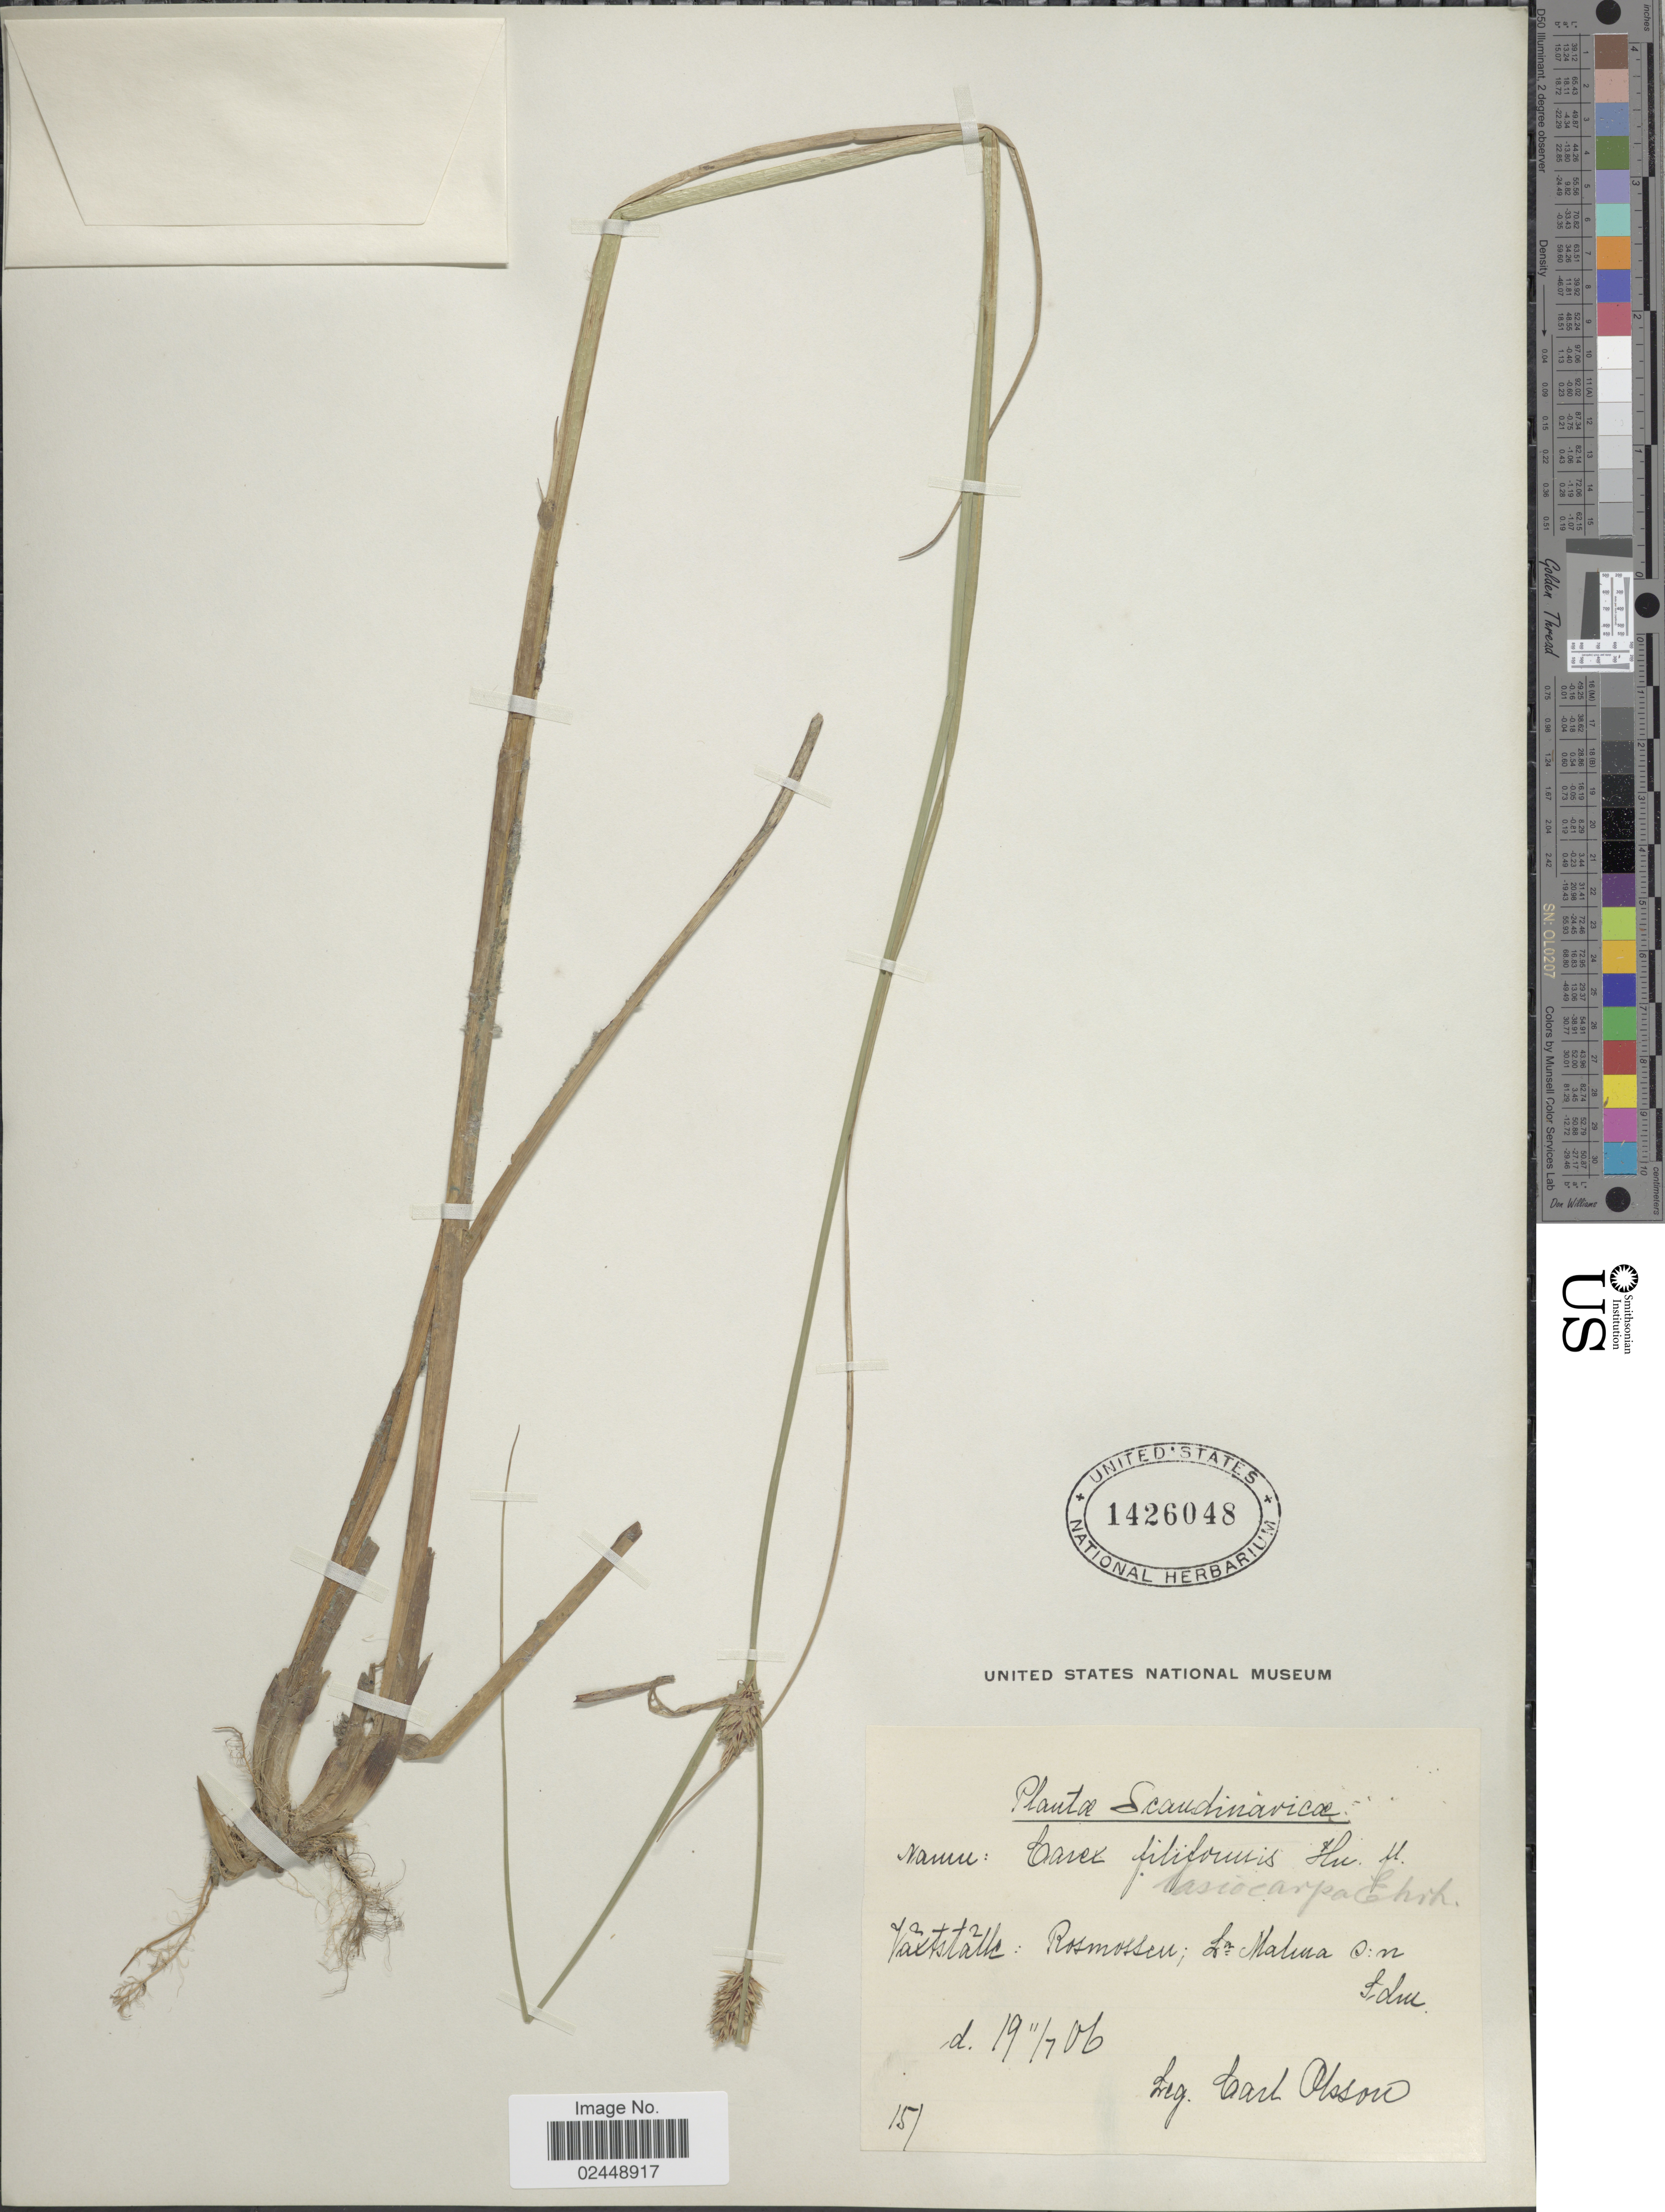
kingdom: Plantae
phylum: Tracheophyta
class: Liliopsida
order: Poales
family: Cyperaceae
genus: Carex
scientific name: Carex lasiocarpa var. lasiocarpa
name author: Ehrh.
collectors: C. Olsson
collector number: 151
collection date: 1906-07-11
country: Sweden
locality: Scandinavica, Växtställe: Rosmossen; La Malma s:n Sdm.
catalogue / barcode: US 1426048